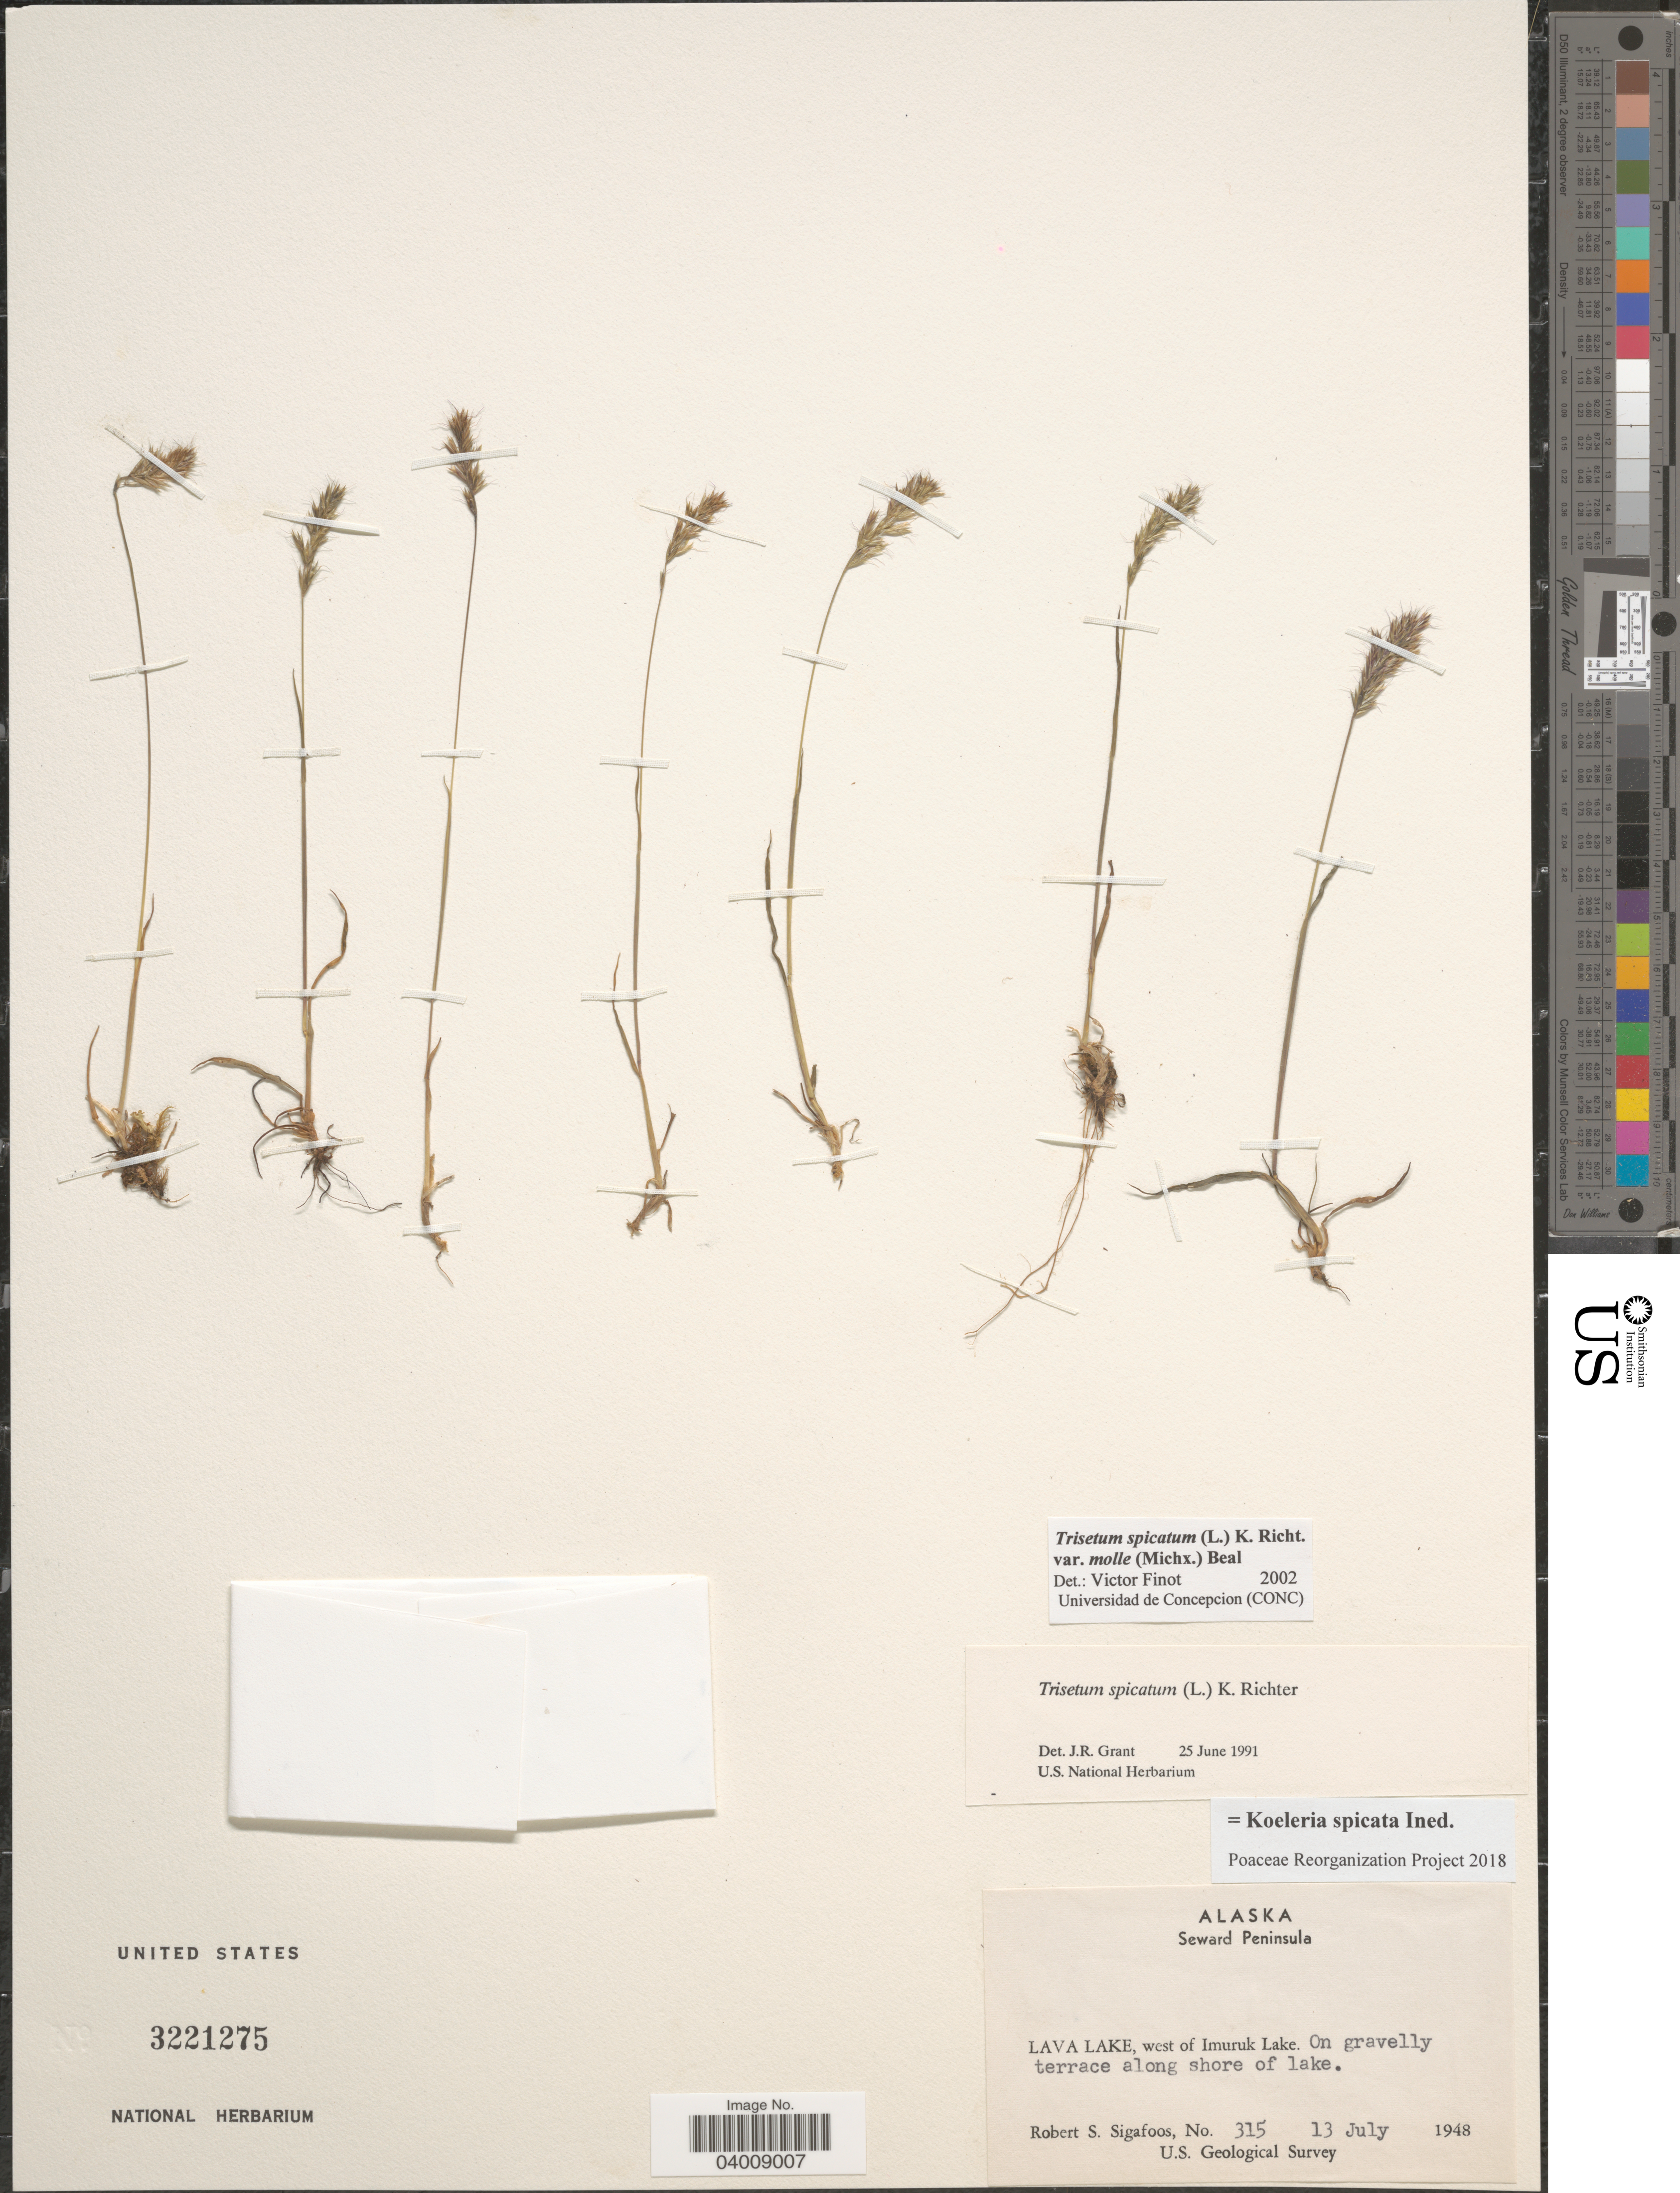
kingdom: Plantae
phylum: Tracheophyta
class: Liliopsida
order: Poales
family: Poaceae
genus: Koeleria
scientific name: Koeleria spicata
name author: (L.) Barberá et al.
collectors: R. Sigafoos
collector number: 315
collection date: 1948-07-13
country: United States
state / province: Alaska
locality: Seward Peninsula. Lava Lake, west of Imuruk Lake.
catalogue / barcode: US 3221275